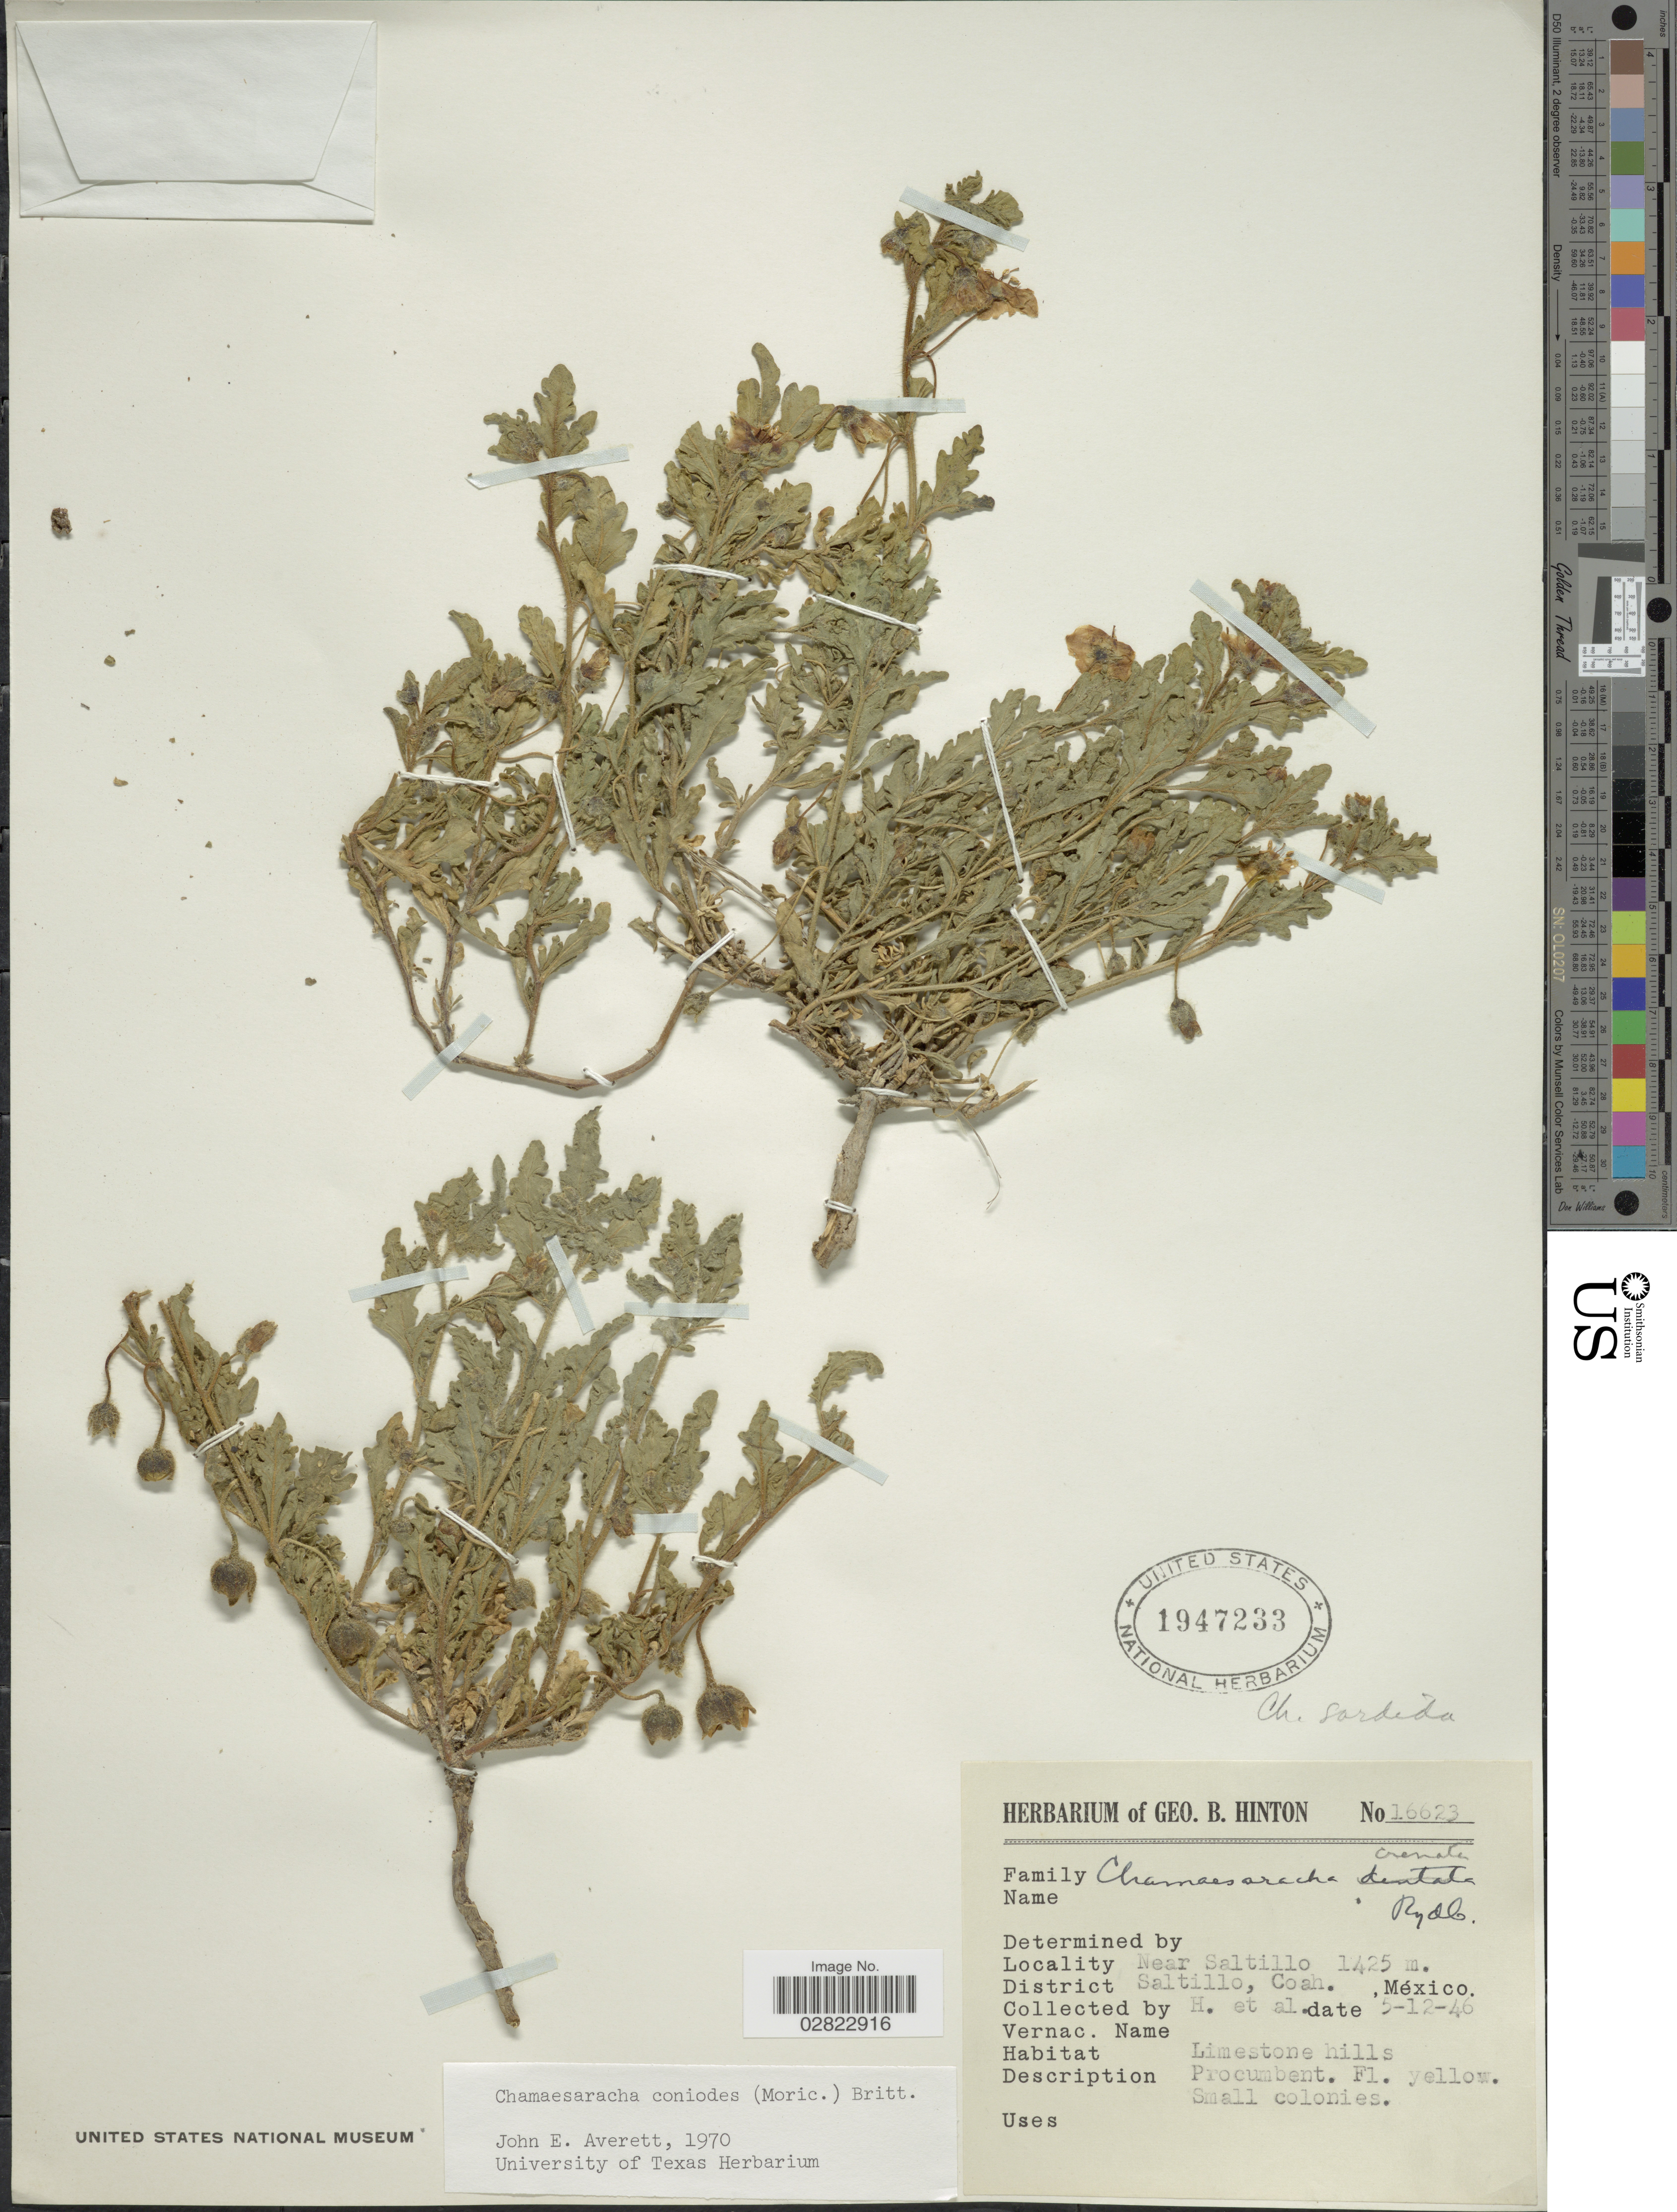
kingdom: Plantae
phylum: Tracheophyta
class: Magnoliopsida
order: Solanales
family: Solanaceae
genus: Chamaesaracha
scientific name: Chamaesaracha coniodes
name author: (Moric. ex Dunal) Britton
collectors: G. B. Hinton & et al.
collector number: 16623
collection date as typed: Transcribed d/m/y: 5/12/46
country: Mexico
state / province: Coahuila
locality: Near Saltillo, District Saltillo, Coah.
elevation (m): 1425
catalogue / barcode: US 1947233